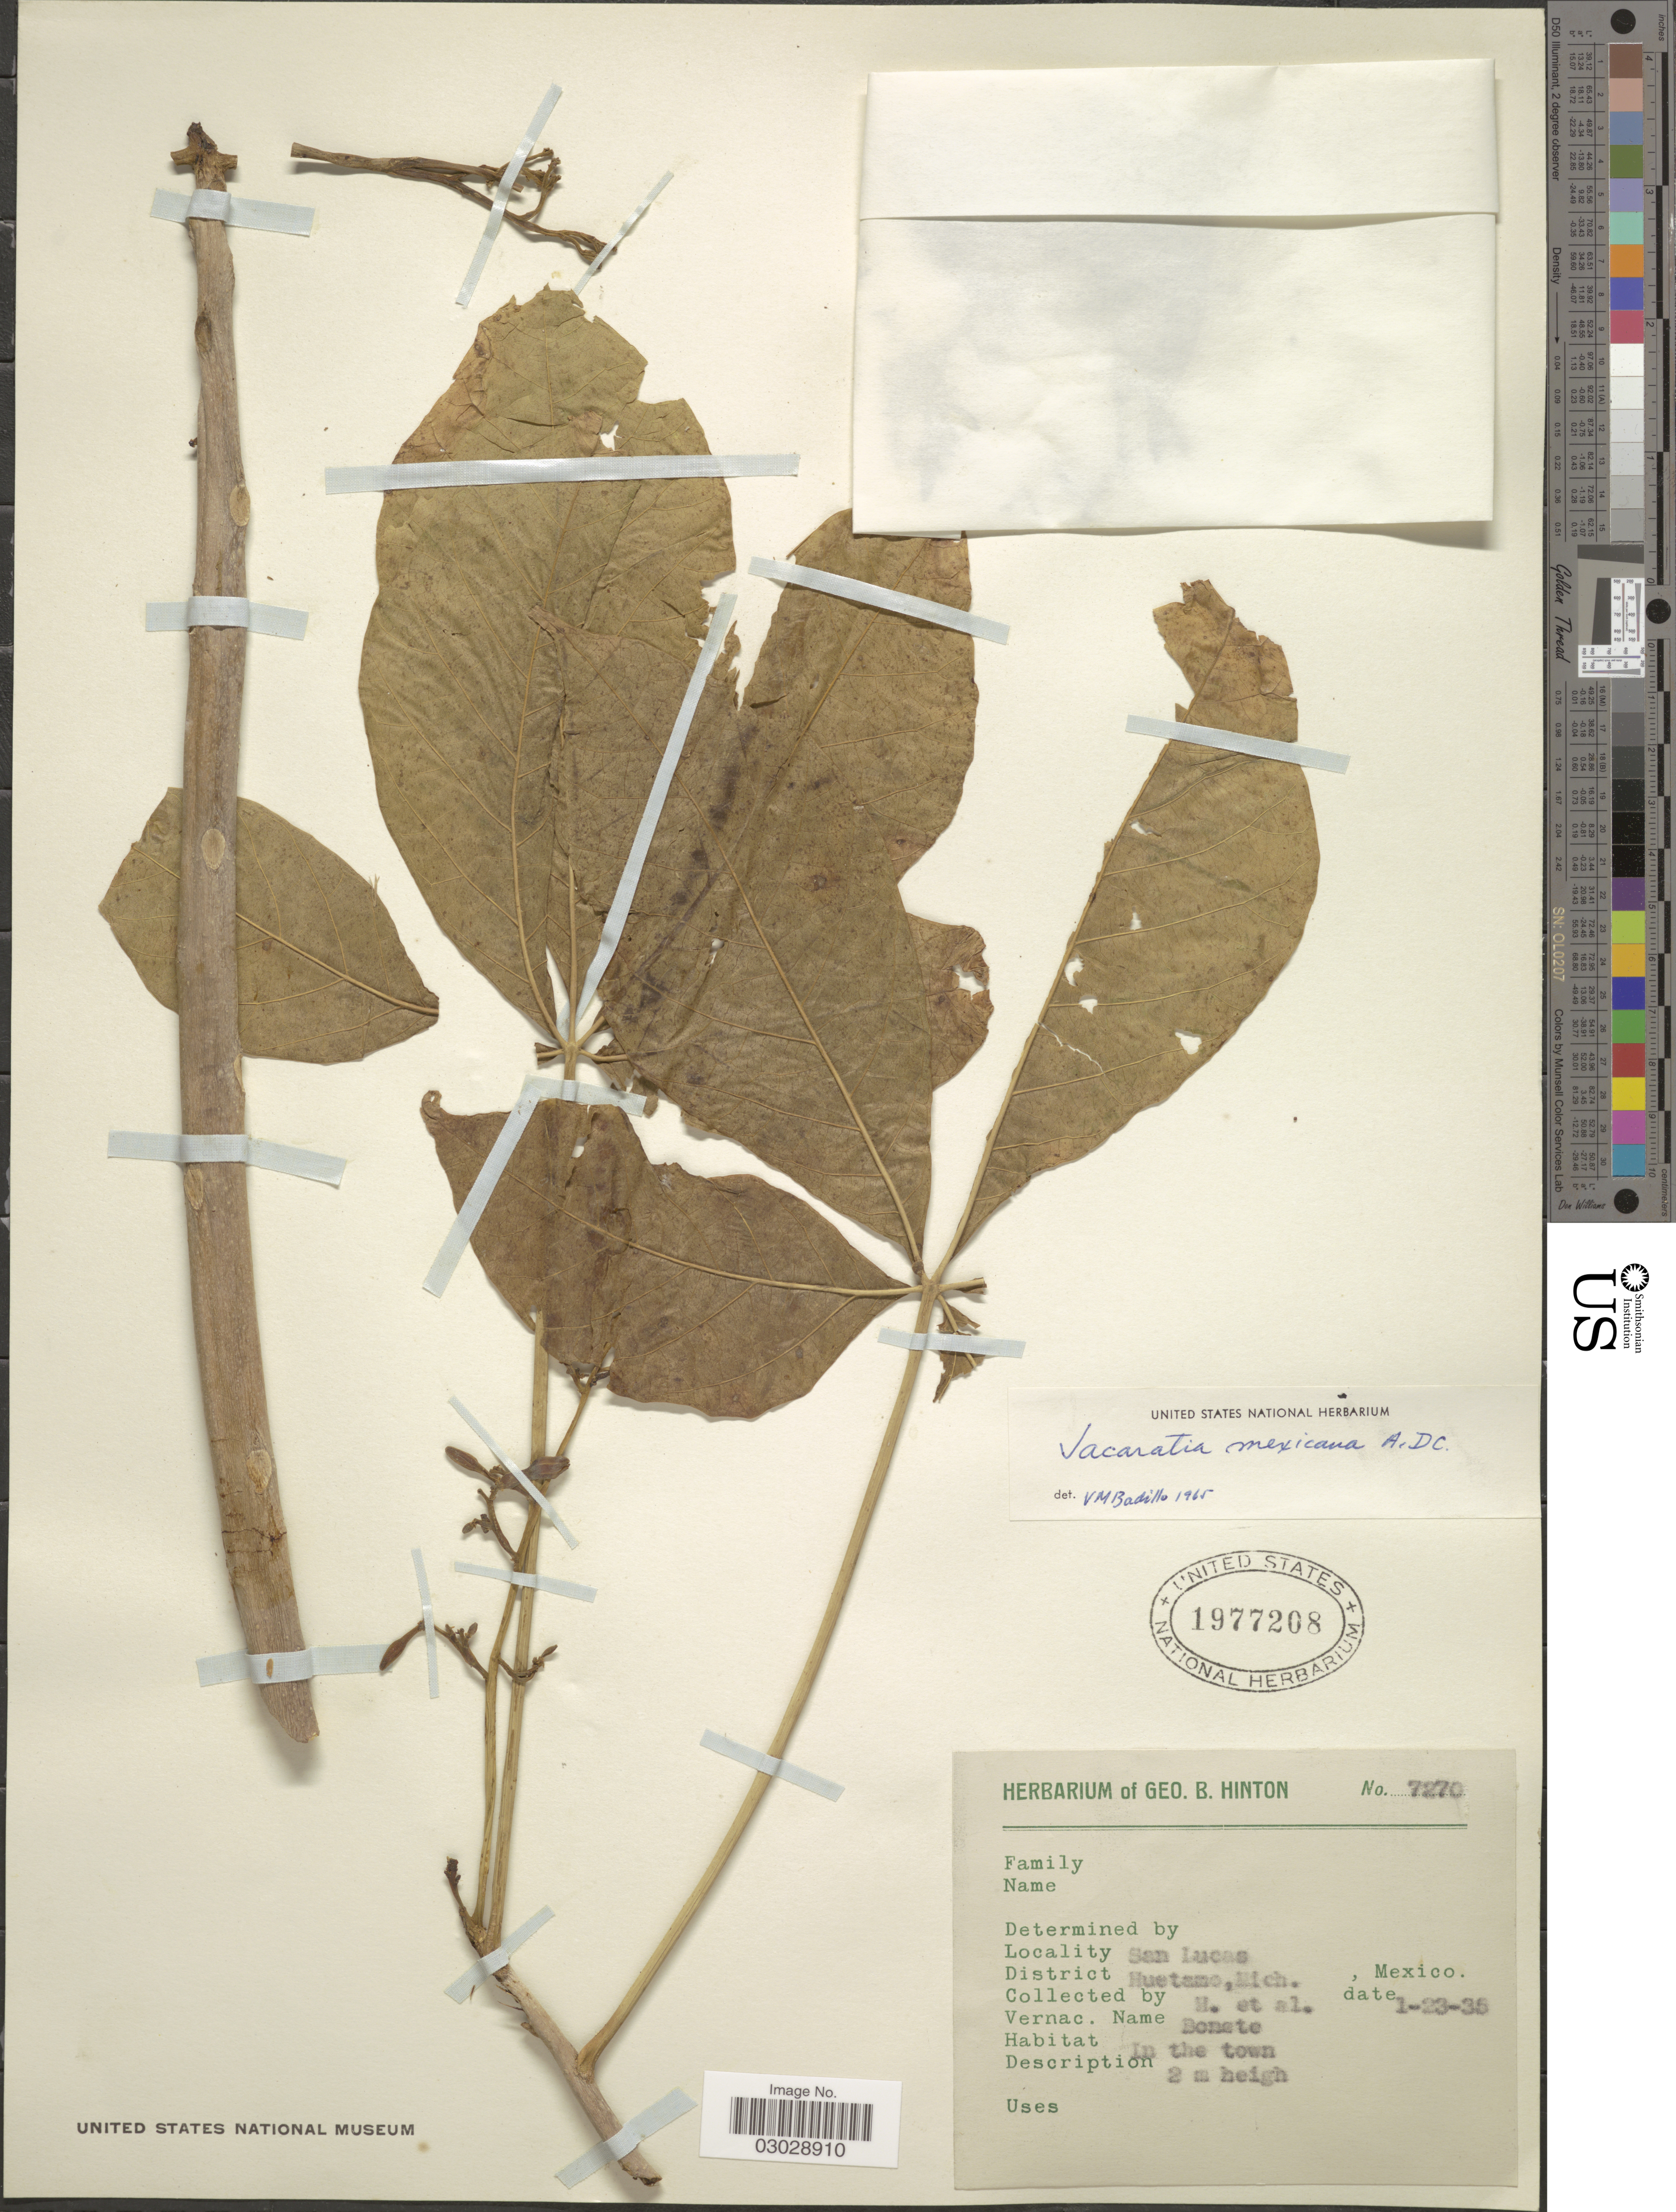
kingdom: Plantae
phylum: Tracheophyta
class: Magnoliopsida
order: Brassicales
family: Caricaceae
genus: Jacaratia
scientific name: Jacaratia mexicana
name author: A. DC.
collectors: G. B. Hinton & et al.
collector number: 7270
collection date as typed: Transcribed d/m/y: 23/1/35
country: Mexico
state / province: Michoacán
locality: San Lucas. District Huetamo, Mich.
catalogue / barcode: US 1977208